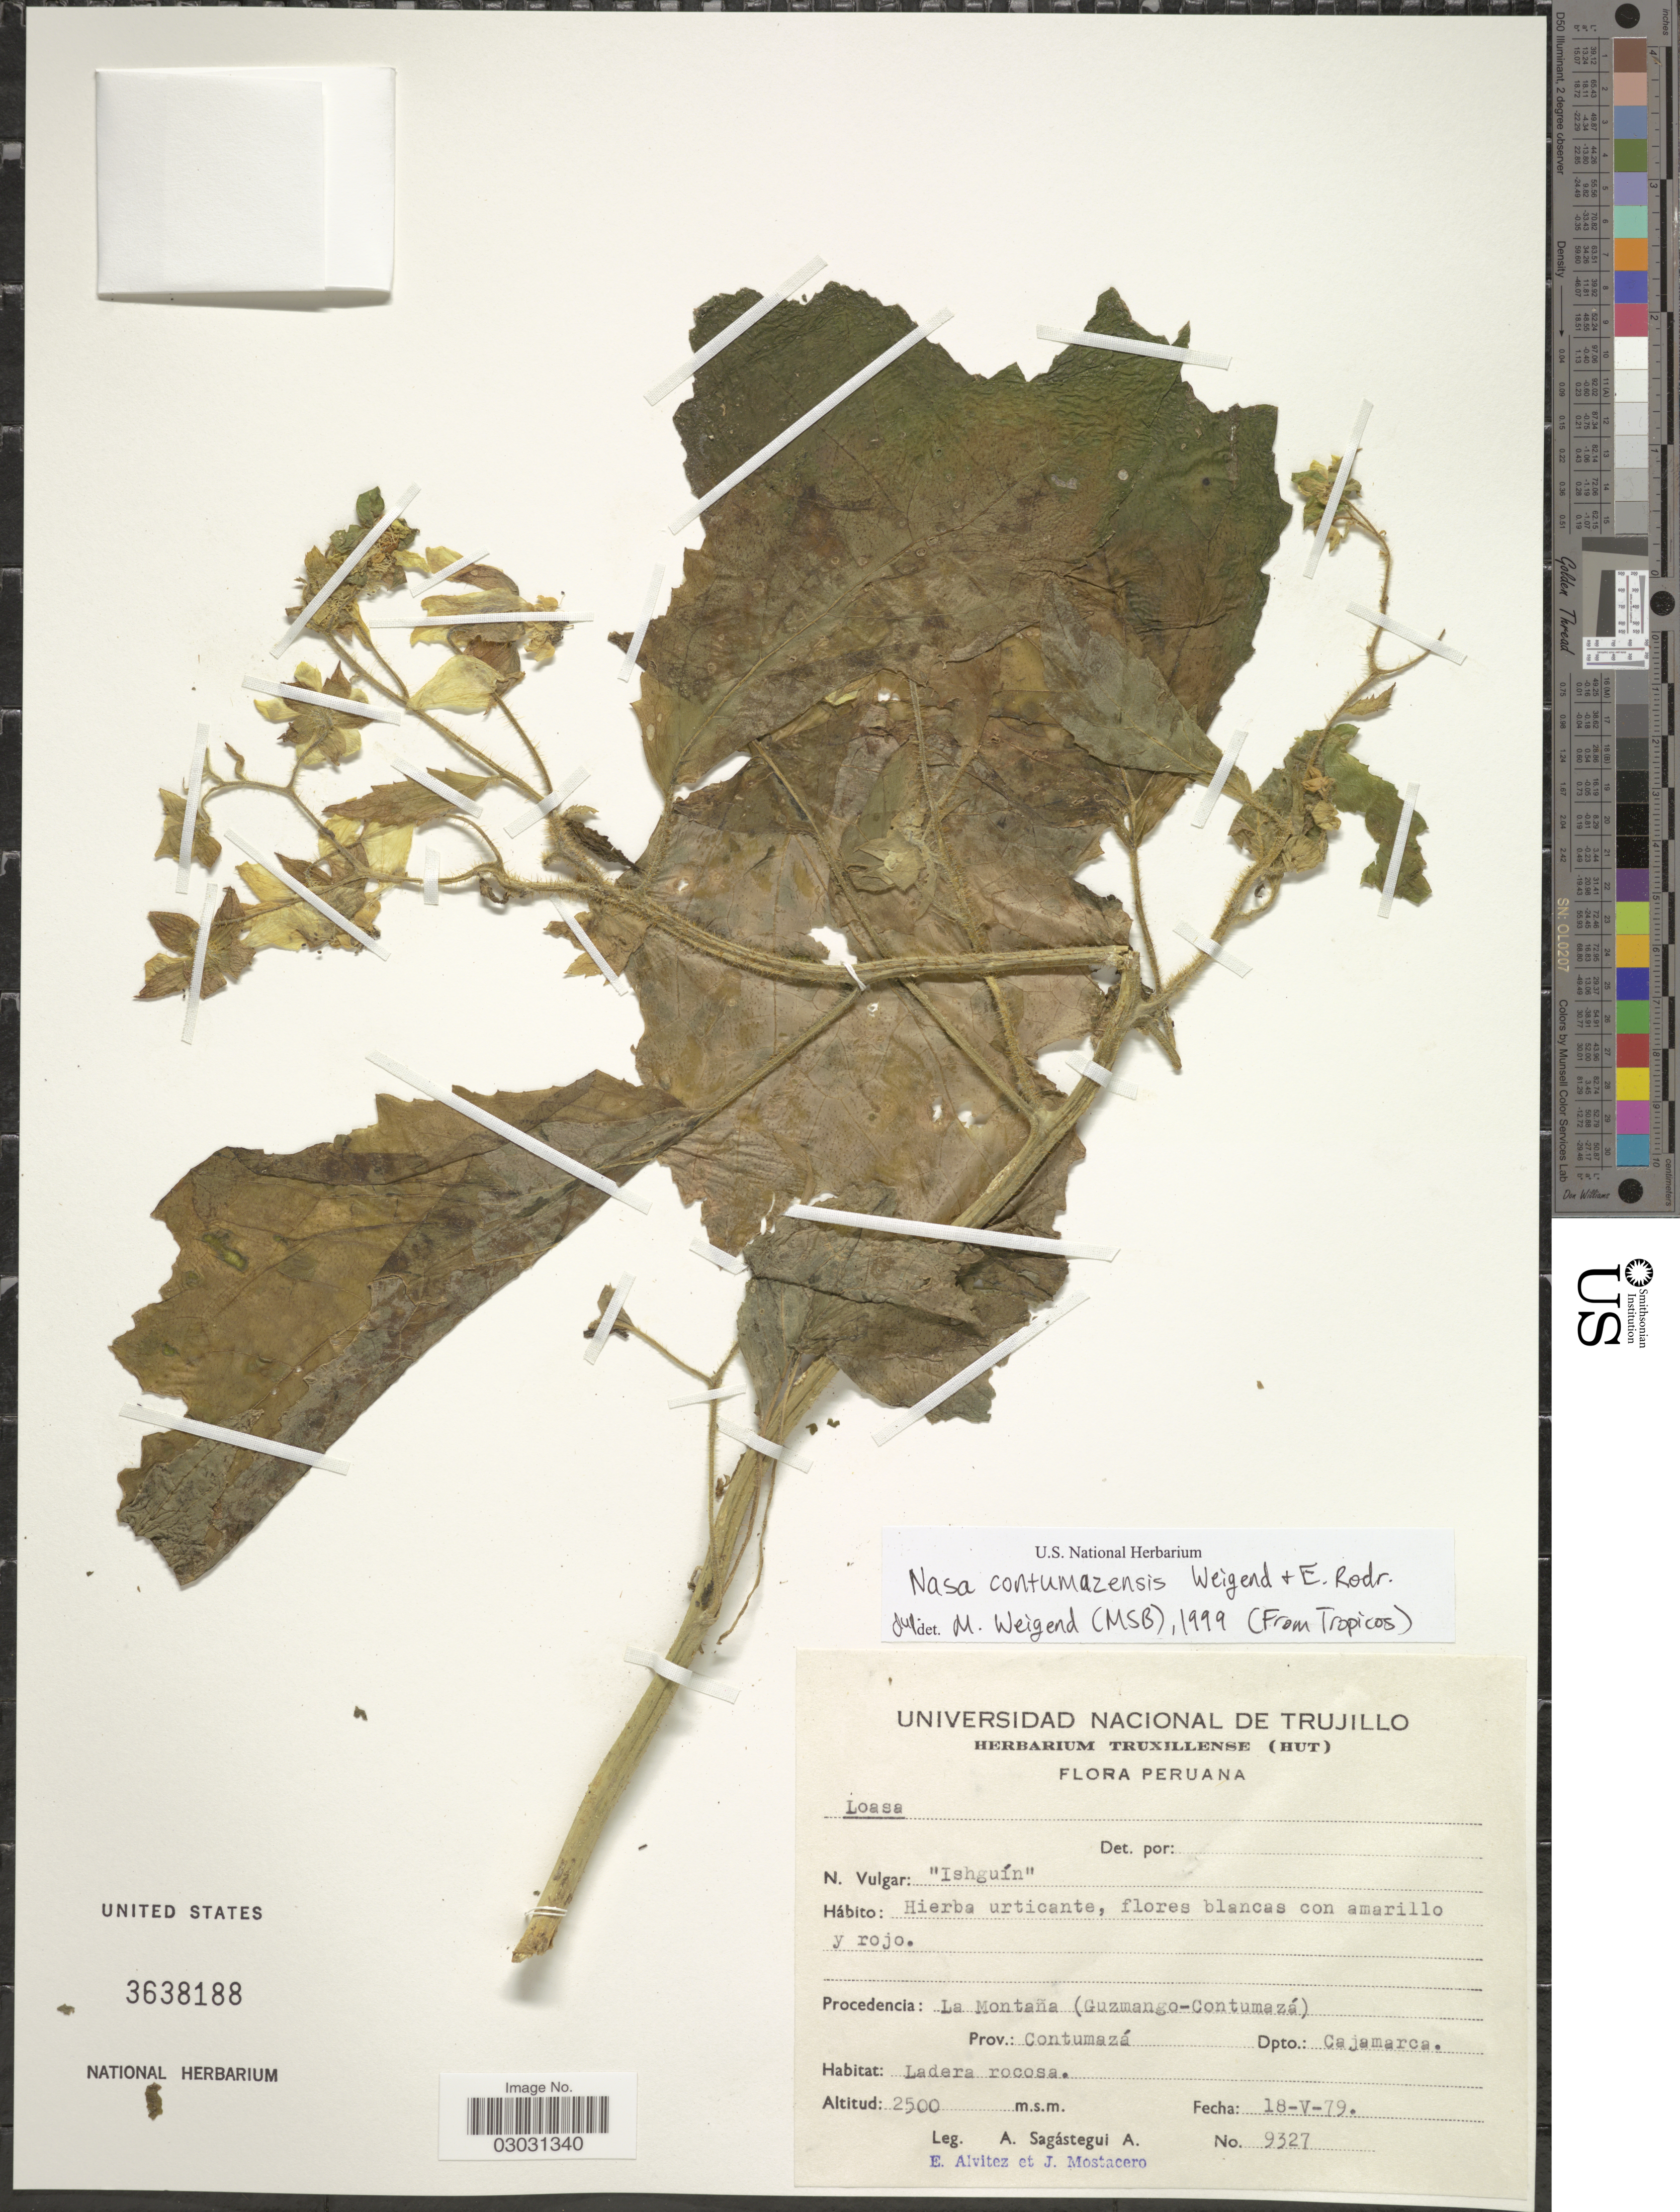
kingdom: Plantae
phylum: Tracheophyta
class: Magnoliopsida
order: Cornales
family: Loasaceae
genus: Nasa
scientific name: Nasa contumazensis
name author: Weigend & E. Rodr.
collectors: A. Sagástegui A., E. Alvitez I. & J. Mostacero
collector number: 9327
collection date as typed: Transcribed d/m/y: 18/5/79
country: Peru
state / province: Cajamarca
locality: Procedencia: La Montaña (Guzmango-Contumazá), Prov.: Contumazá, Dpto. Cajamarca.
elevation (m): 2500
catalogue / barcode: US 3638188